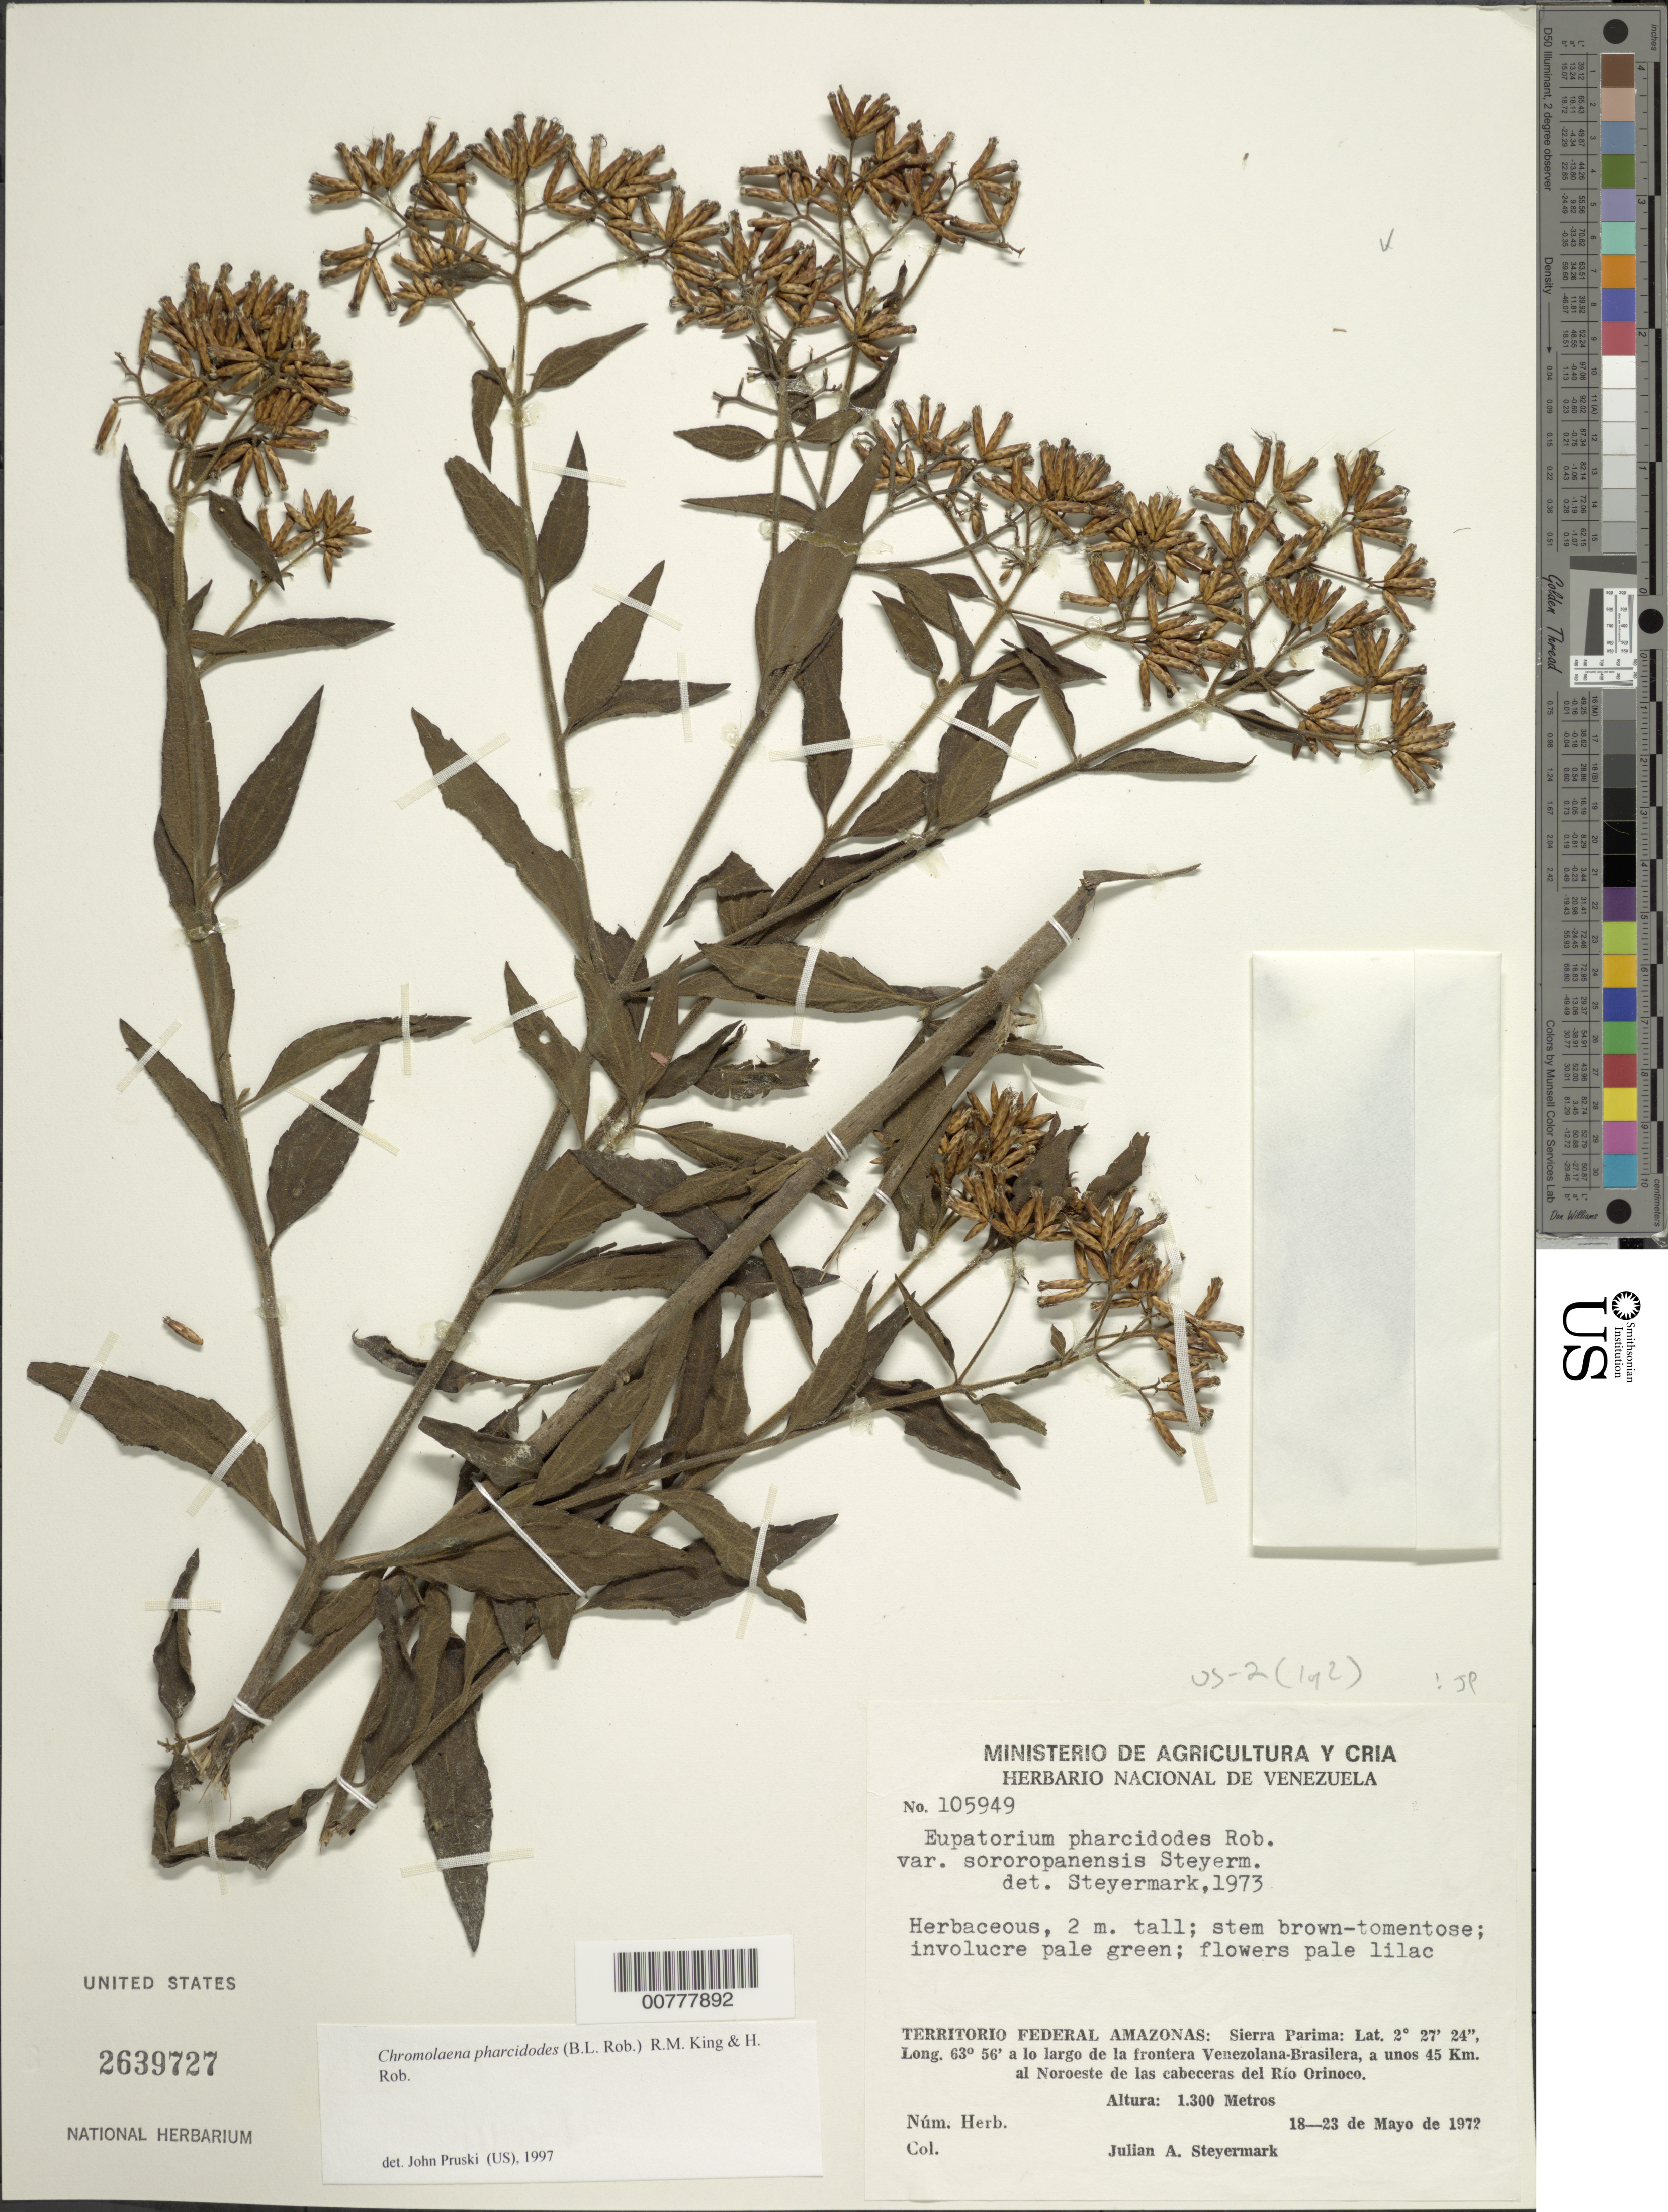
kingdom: Plantae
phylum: Tracheophyta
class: Magnoliopsida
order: Asterales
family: Asteraceae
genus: Chromolaena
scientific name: Chromolaena pharcidodes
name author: (B.L. Rob.) R.M. King & H. Rob.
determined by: Steyermark, Julian A., (VEN)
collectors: J. Steyermark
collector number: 105949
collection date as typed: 18-May-72 to 23-May-72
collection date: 1972-05-18/1972-05-23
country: Venezuela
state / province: Amazonas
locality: Sierra Parima, la frontera Venezolana-Brasilera, a unos 45 km al noroeste de las cabeceras del Río Orinoco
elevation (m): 1300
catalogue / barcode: US 2639727